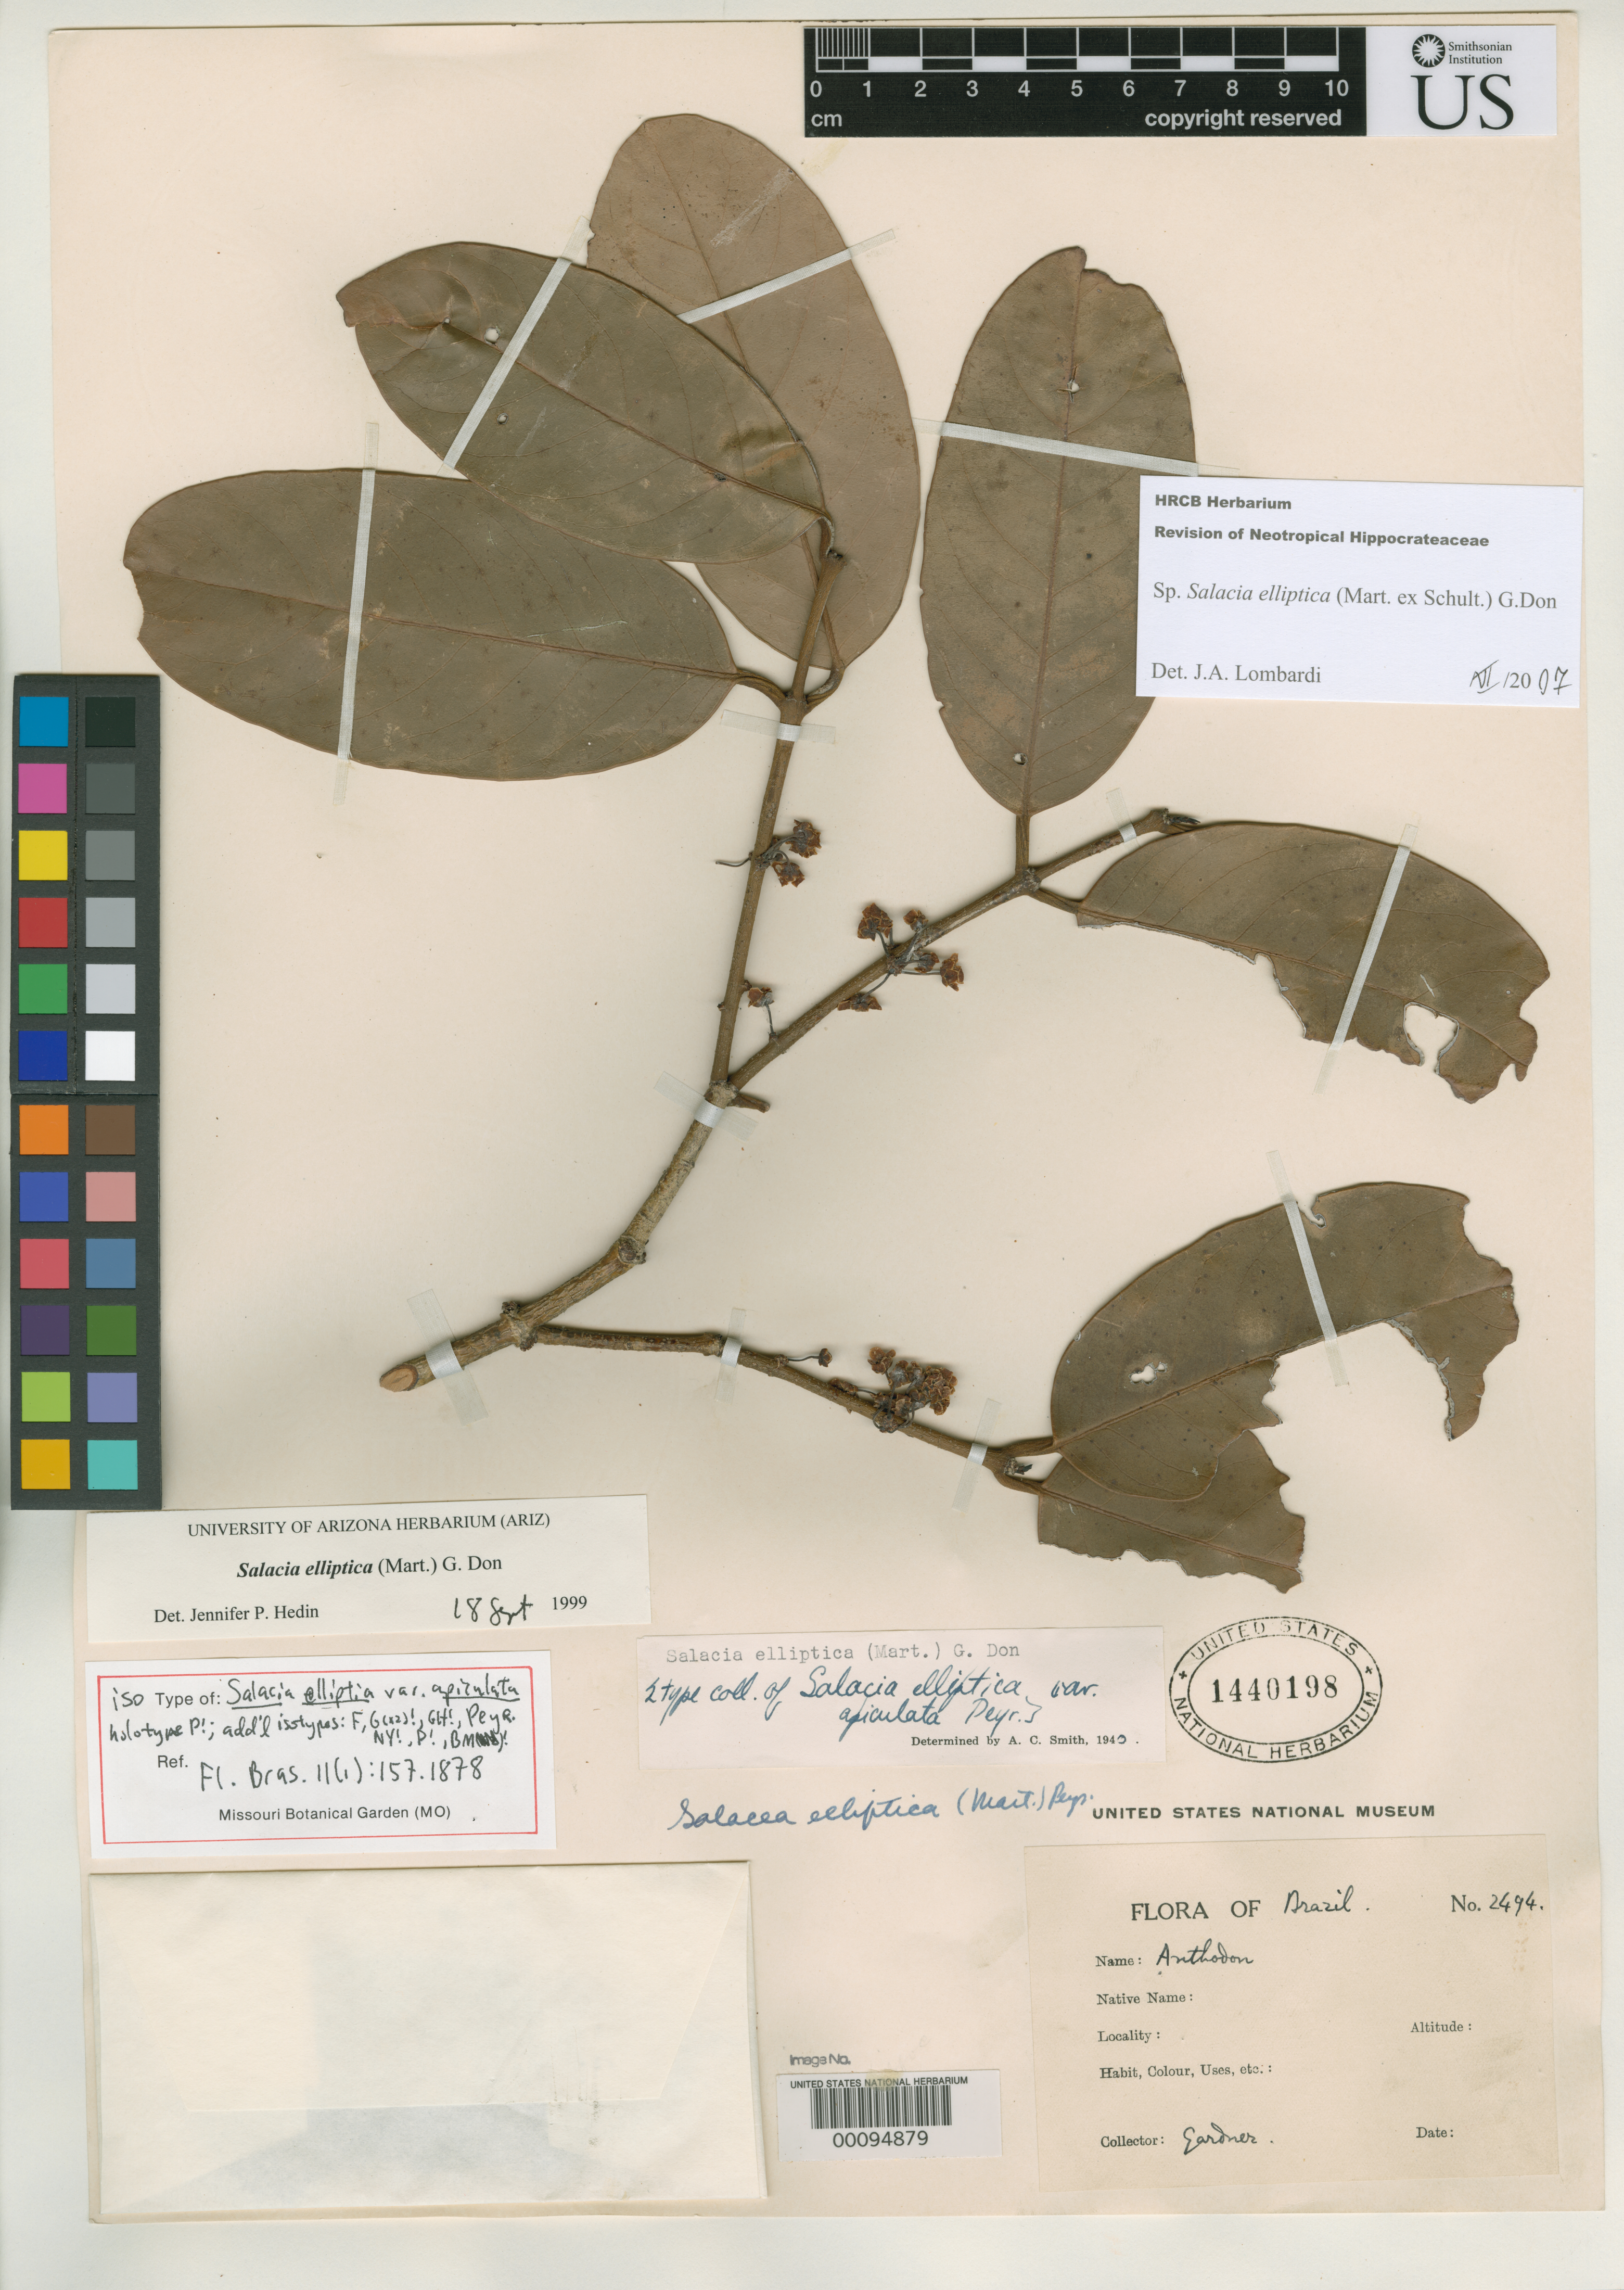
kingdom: Plantae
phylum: Tracheophyta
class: Magnoliopsida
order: Celastrales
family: Celastraceae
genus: Salacia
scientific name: Salacia elliptica var. apiculata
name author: Peyr. in Mart.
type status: Isotype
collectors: G. Gardner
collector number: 2494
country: Brazil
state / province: Minas Gerais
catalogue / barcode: US 1440198